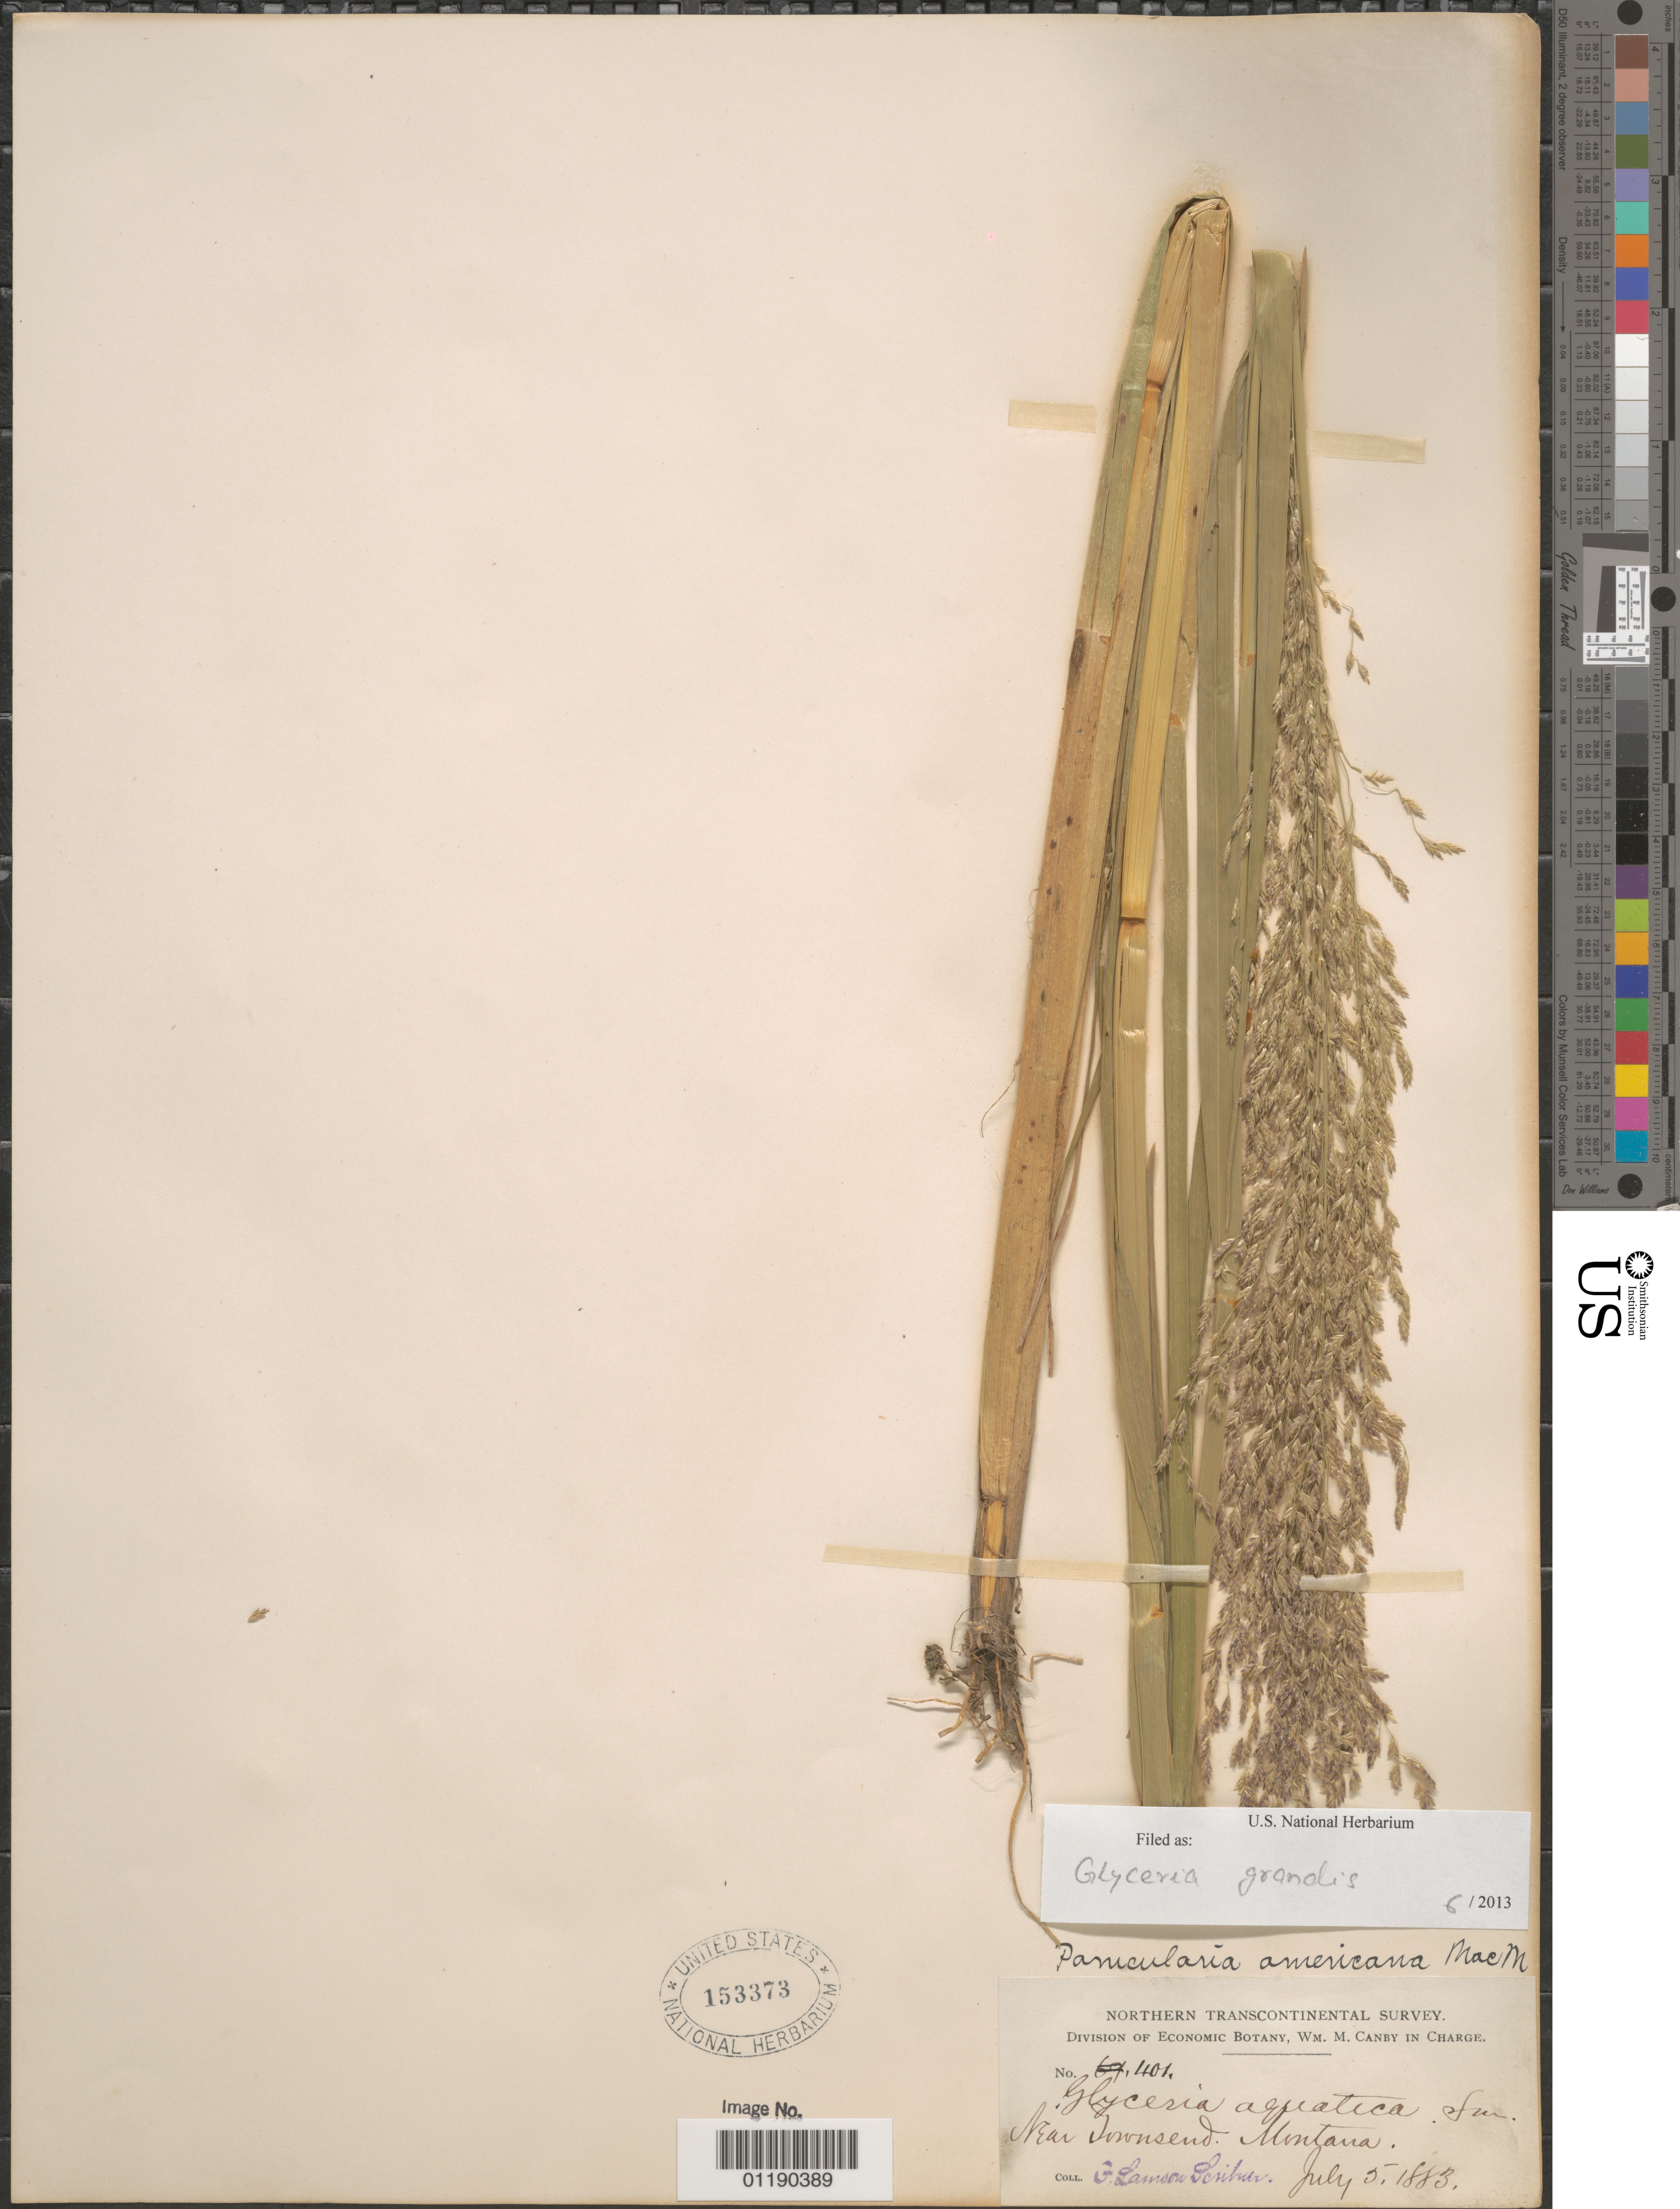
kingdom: Plantae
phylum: Tracheophyta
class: Liliopsida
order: Poales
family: Poaceae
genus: Glyceria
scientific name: Glyceria grandis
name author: S. Watson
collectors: F. L. Scribner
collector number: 401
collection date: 1883-07-05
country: United States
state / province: Montana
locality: near Townsend.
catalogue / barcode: US 153373